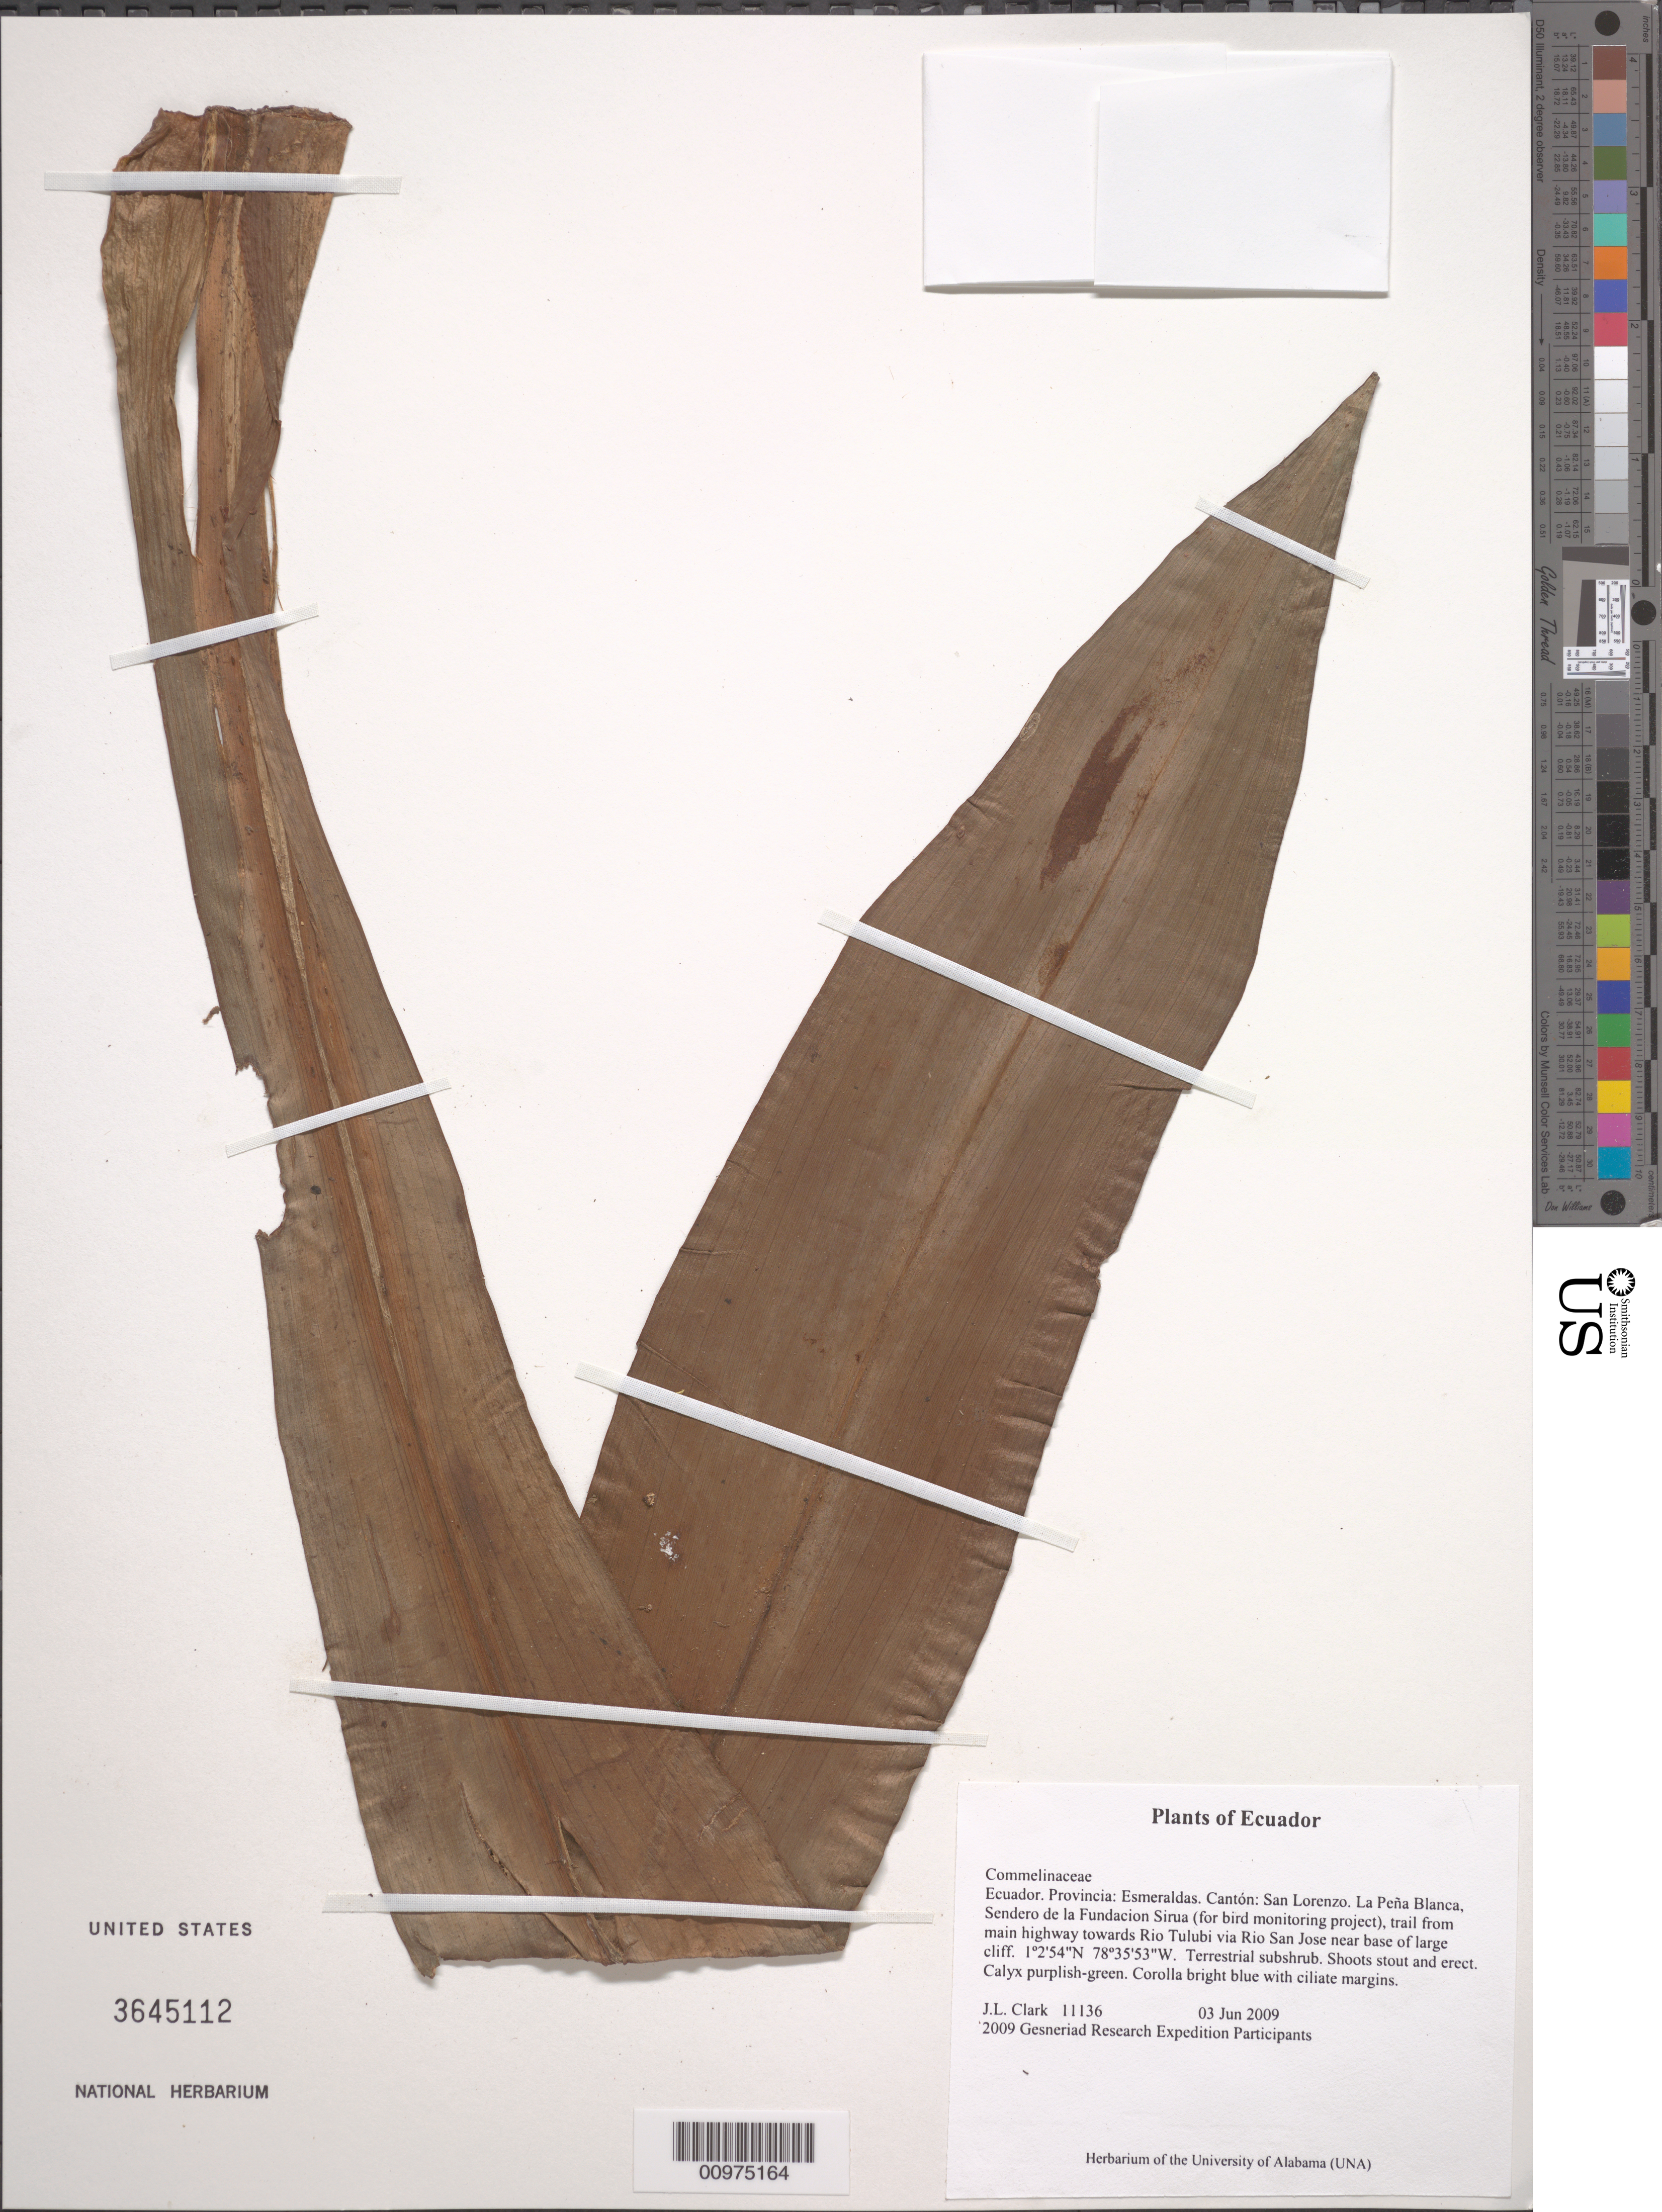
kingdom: Plantae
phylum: Tracheophyta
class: Liliopsida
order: Commelinales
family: Commelinaceae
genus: Cochliostema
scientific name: Cochliostema odoratissimum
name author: Lem.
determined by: Faden, Robert B., (US), Smithsonian Institution - National Museum of Natural History (UNITED STATES)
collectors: J. L. Clark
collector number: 11136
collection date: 2009-06-03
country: Ecuador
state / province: Esmeraldas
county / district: San Lorenzo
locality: La Peña Blanca, Sendero de la Fundacion Sirua (for bird monitoring project), trail from main highway towards Rio Tulubi via Rio San Jose near base of large cliff.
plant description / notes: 2009 Gesneriad Research Expedition Participants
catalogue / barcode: US 36451112